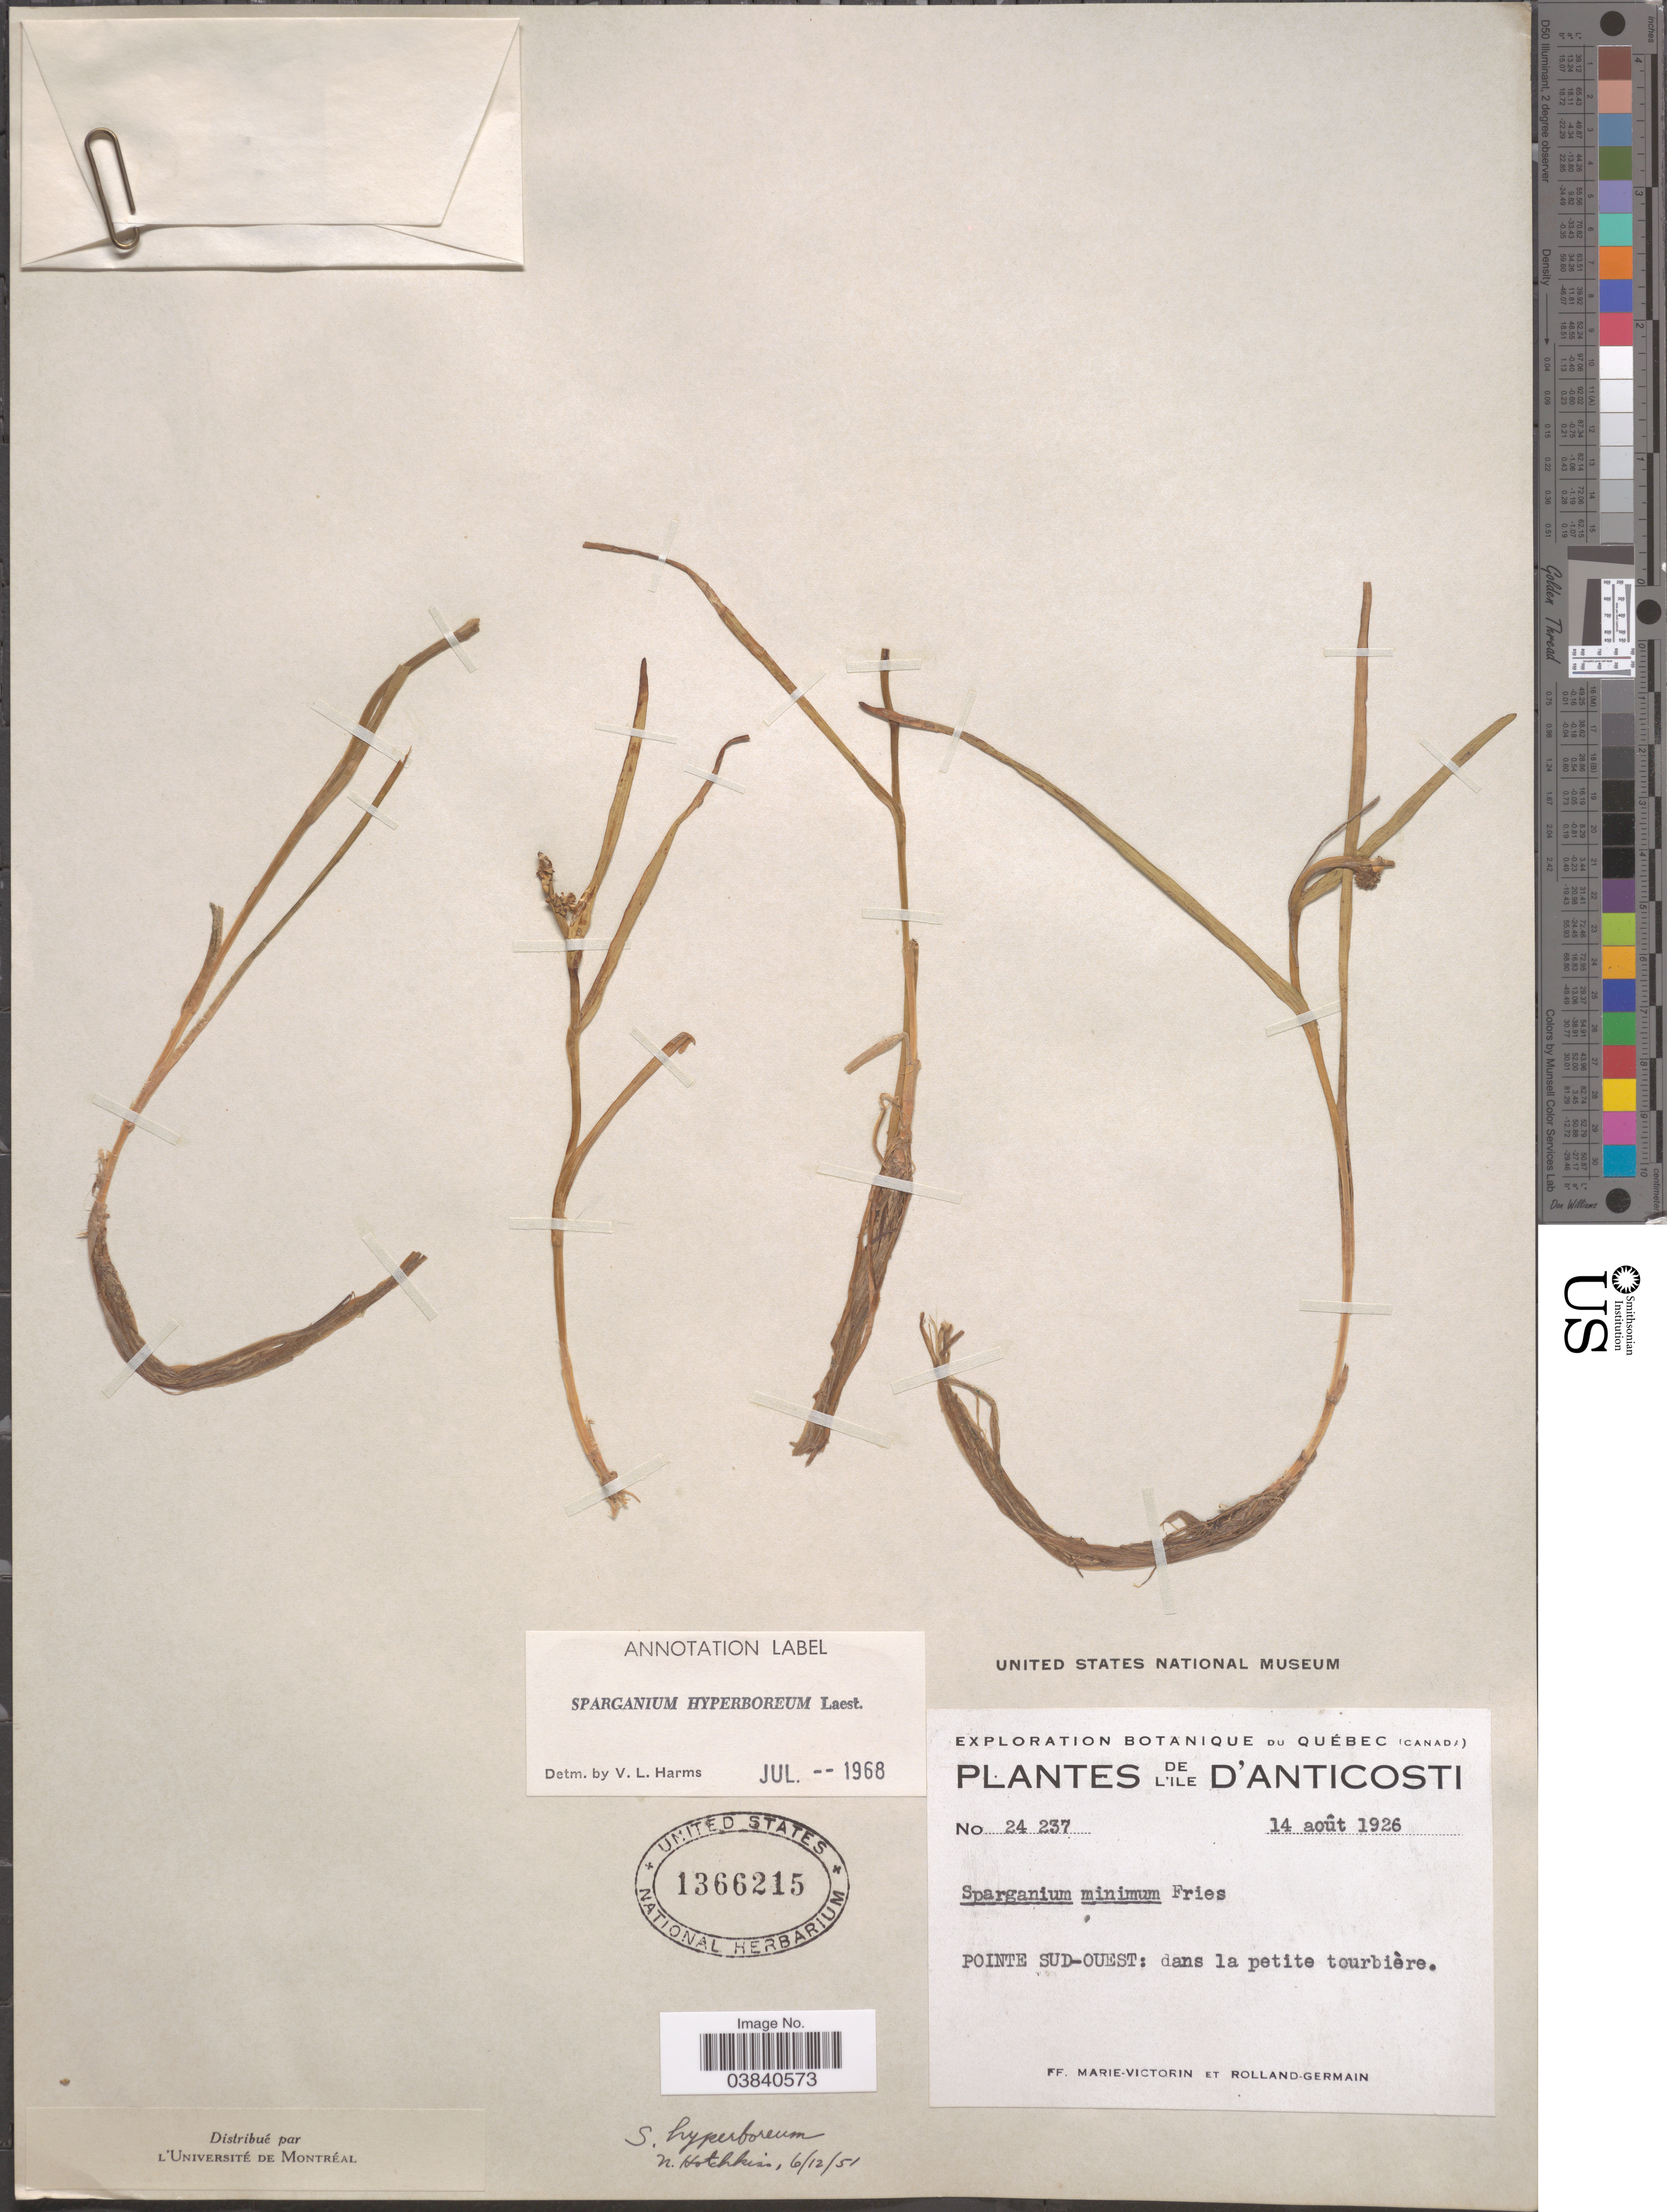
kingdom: Plantae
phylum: Tracheophyta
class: Liliopsida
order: Poales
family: Typhaceae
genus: Sparganium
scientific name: Sparganium hyperboreum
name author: Beurl. ex Laest.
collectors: F. Marie-Victorin & Rolland-Germain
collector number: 24237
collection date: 1926-08-14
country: Canada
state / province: Quebec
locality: L'Ile D'Anticosti. Pointe Sud-Ouest: dans la petite tourbière.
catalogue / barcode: US 1366215